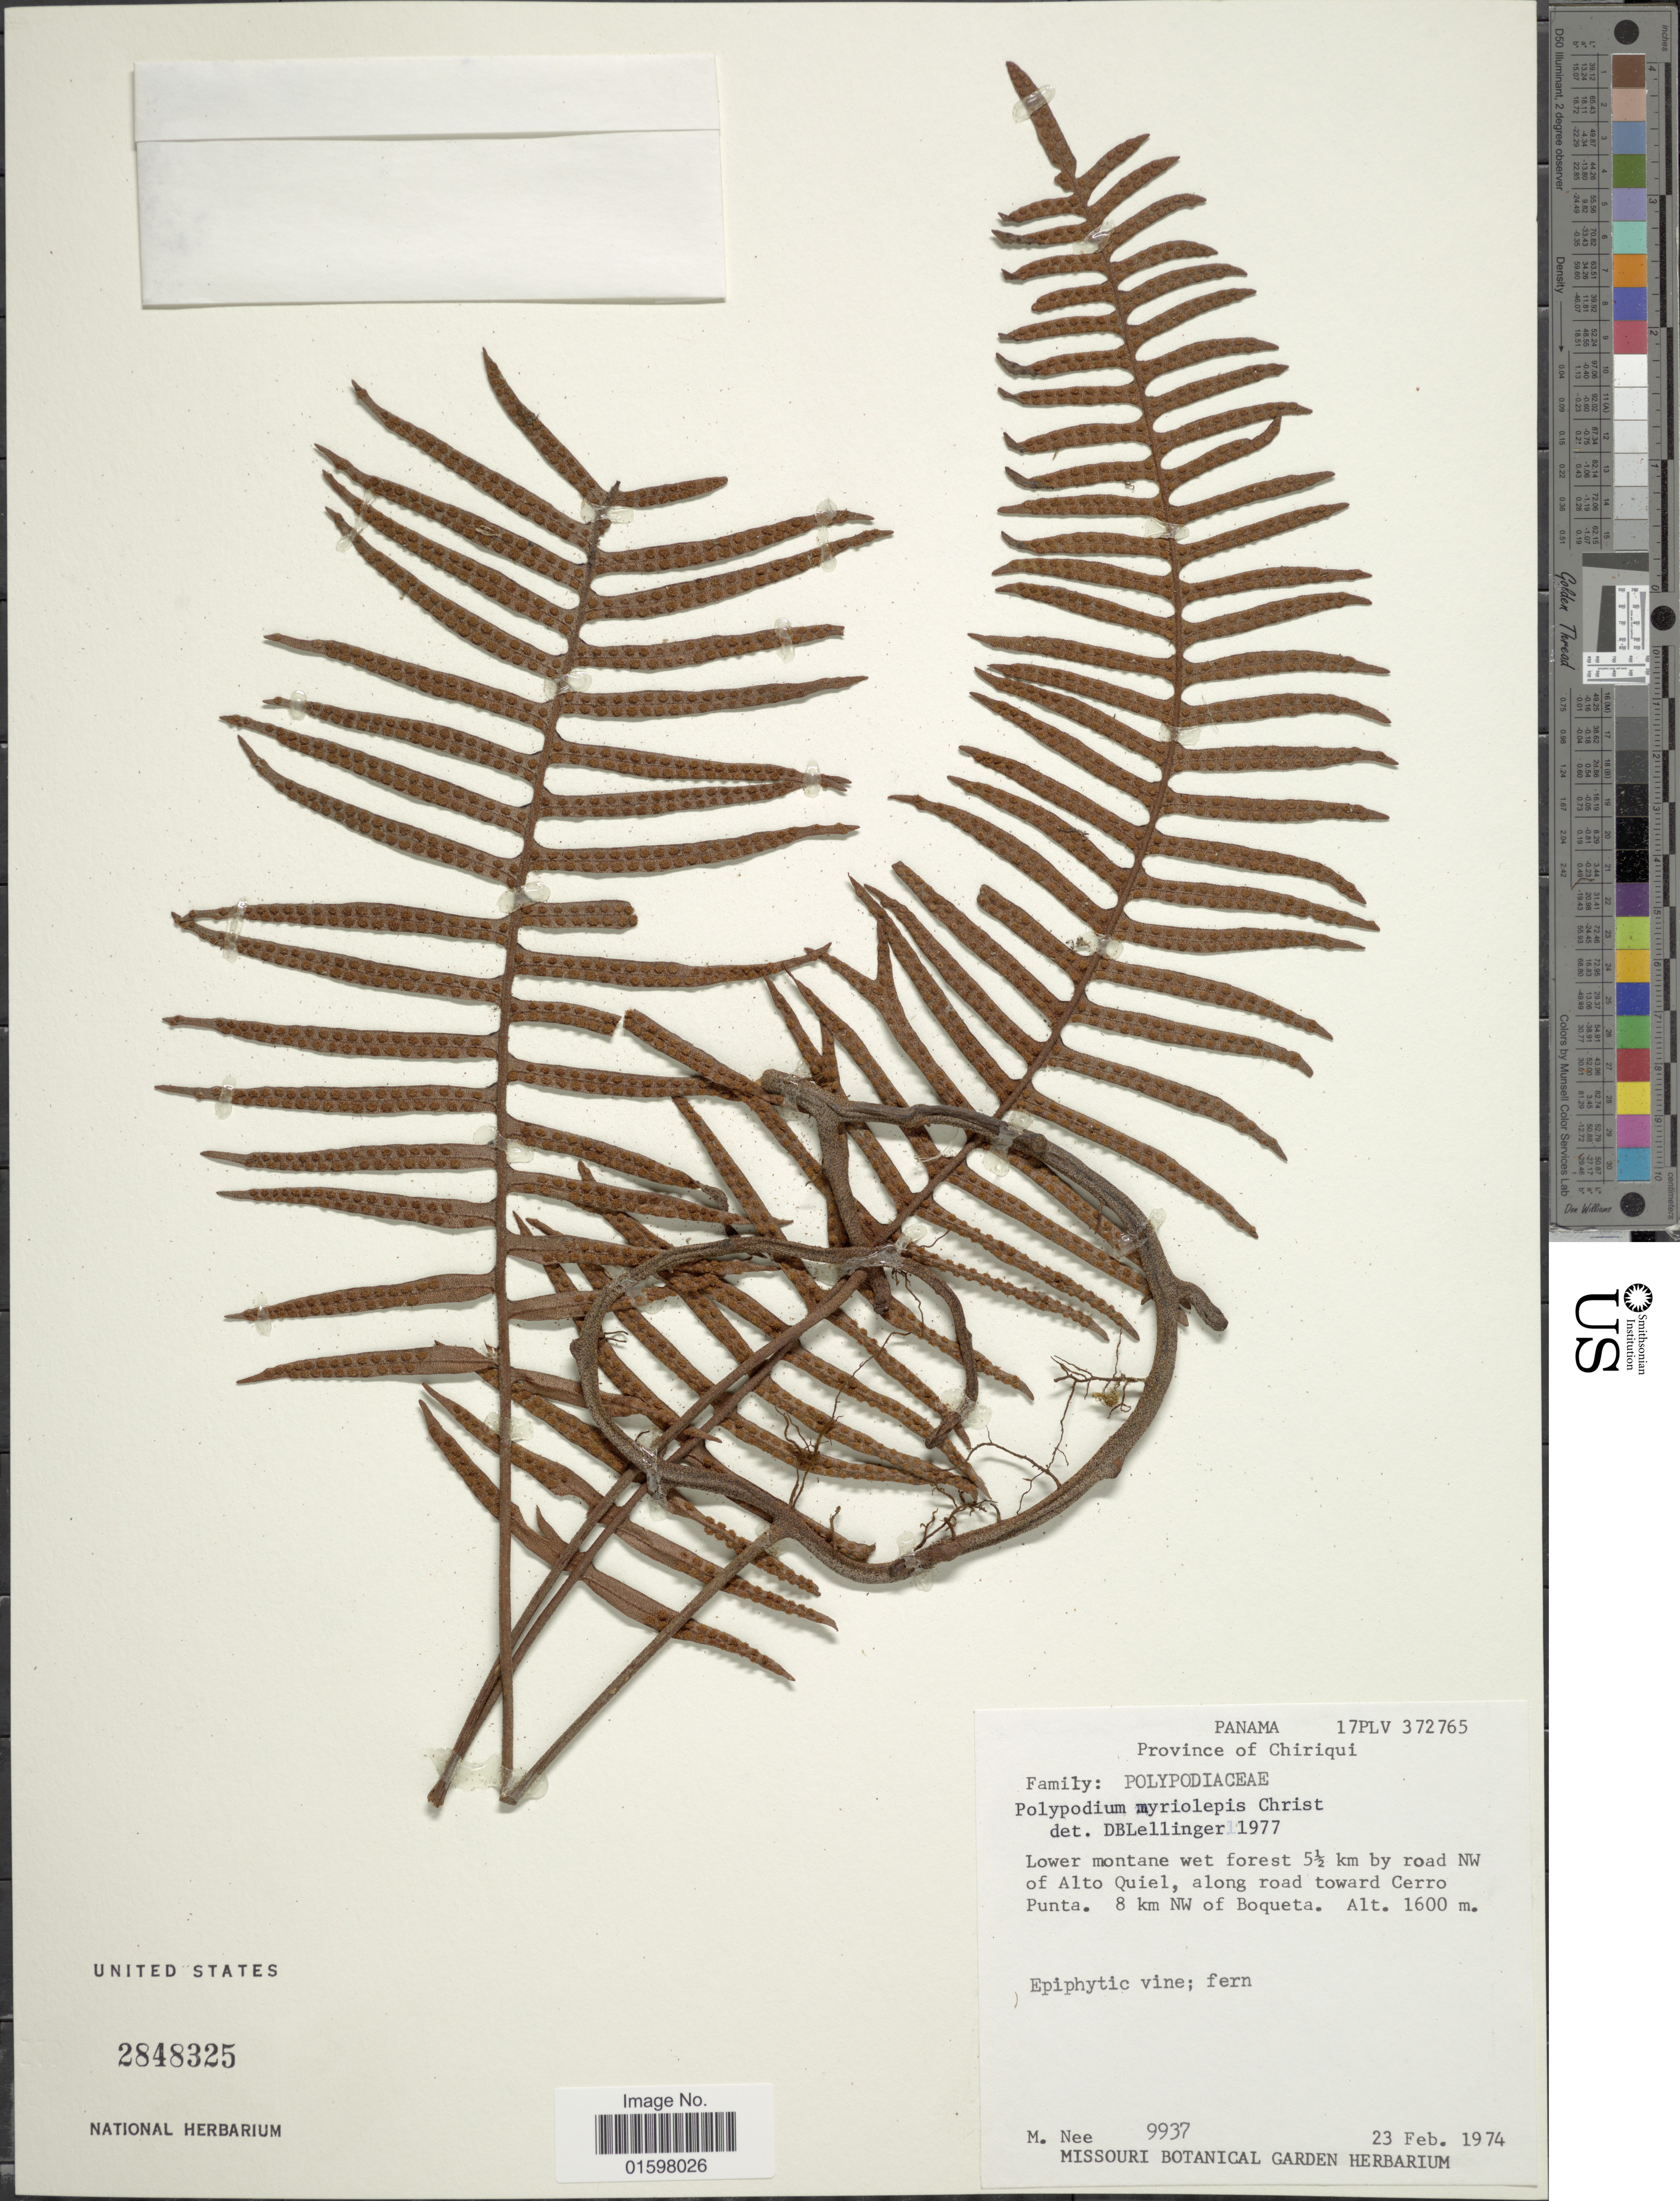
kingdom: Plantae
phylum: Tracheophyta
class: Polypodiopsida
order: Polypodiales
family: Polypodiaceae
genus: Pleopeltis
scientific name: Pleopeltis myriolepis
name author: (Christ) A.R. Sm. & Tejero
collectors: M. Nee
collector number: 9937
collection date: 1974-02-23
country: Panama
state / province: Chiriqui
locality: Lower montane wet forest 5½ km by road NW of Alto Quiel, along road toward Cerro Punta. 8 km NW of Boqueta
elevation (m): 1600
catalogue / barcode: US 2848325